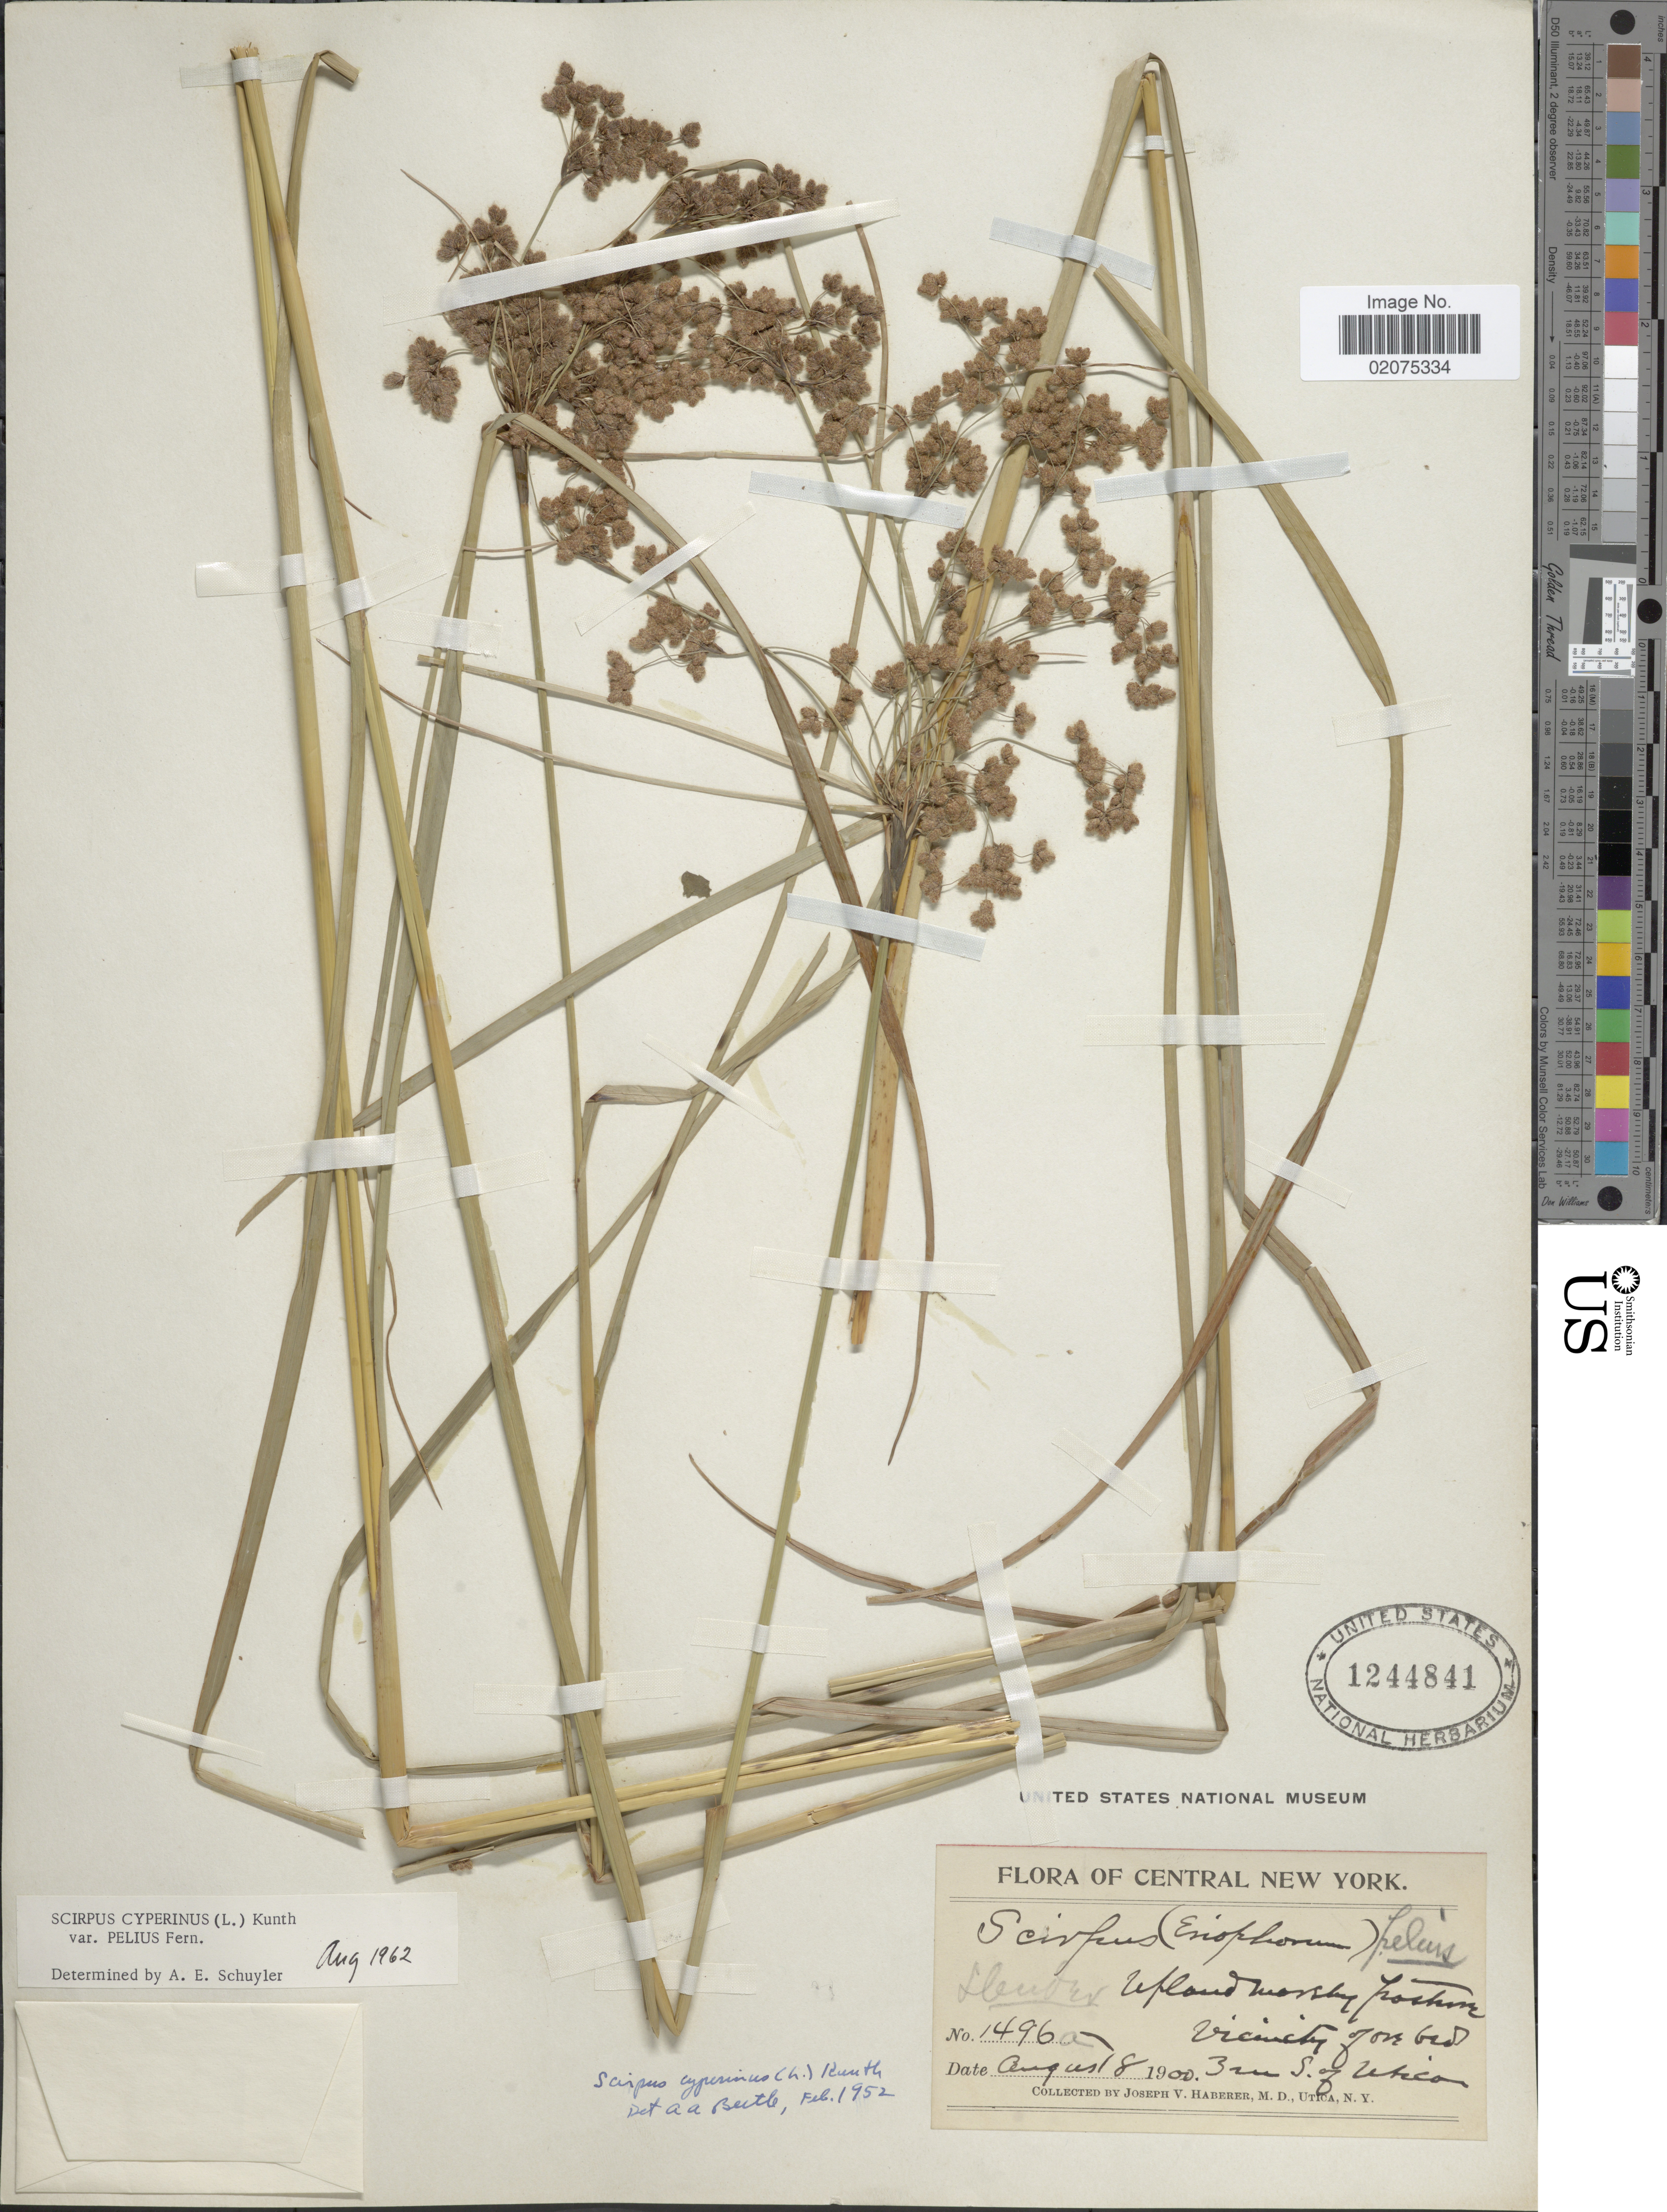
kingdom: Plantae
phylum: Tracheophyta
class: Liliopsida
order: Poales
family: Cyperaceae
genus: Scirpus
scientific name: Scirpus cyperinus var. pelius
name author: Fernald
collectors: J. V. Haberer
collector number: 1496a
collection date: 1910-08-18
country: United States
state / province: New York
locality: Central New York. Upland marshy pasture, Vicinity of ore bed, 3m S. of Utica.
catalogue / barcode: US 1244841